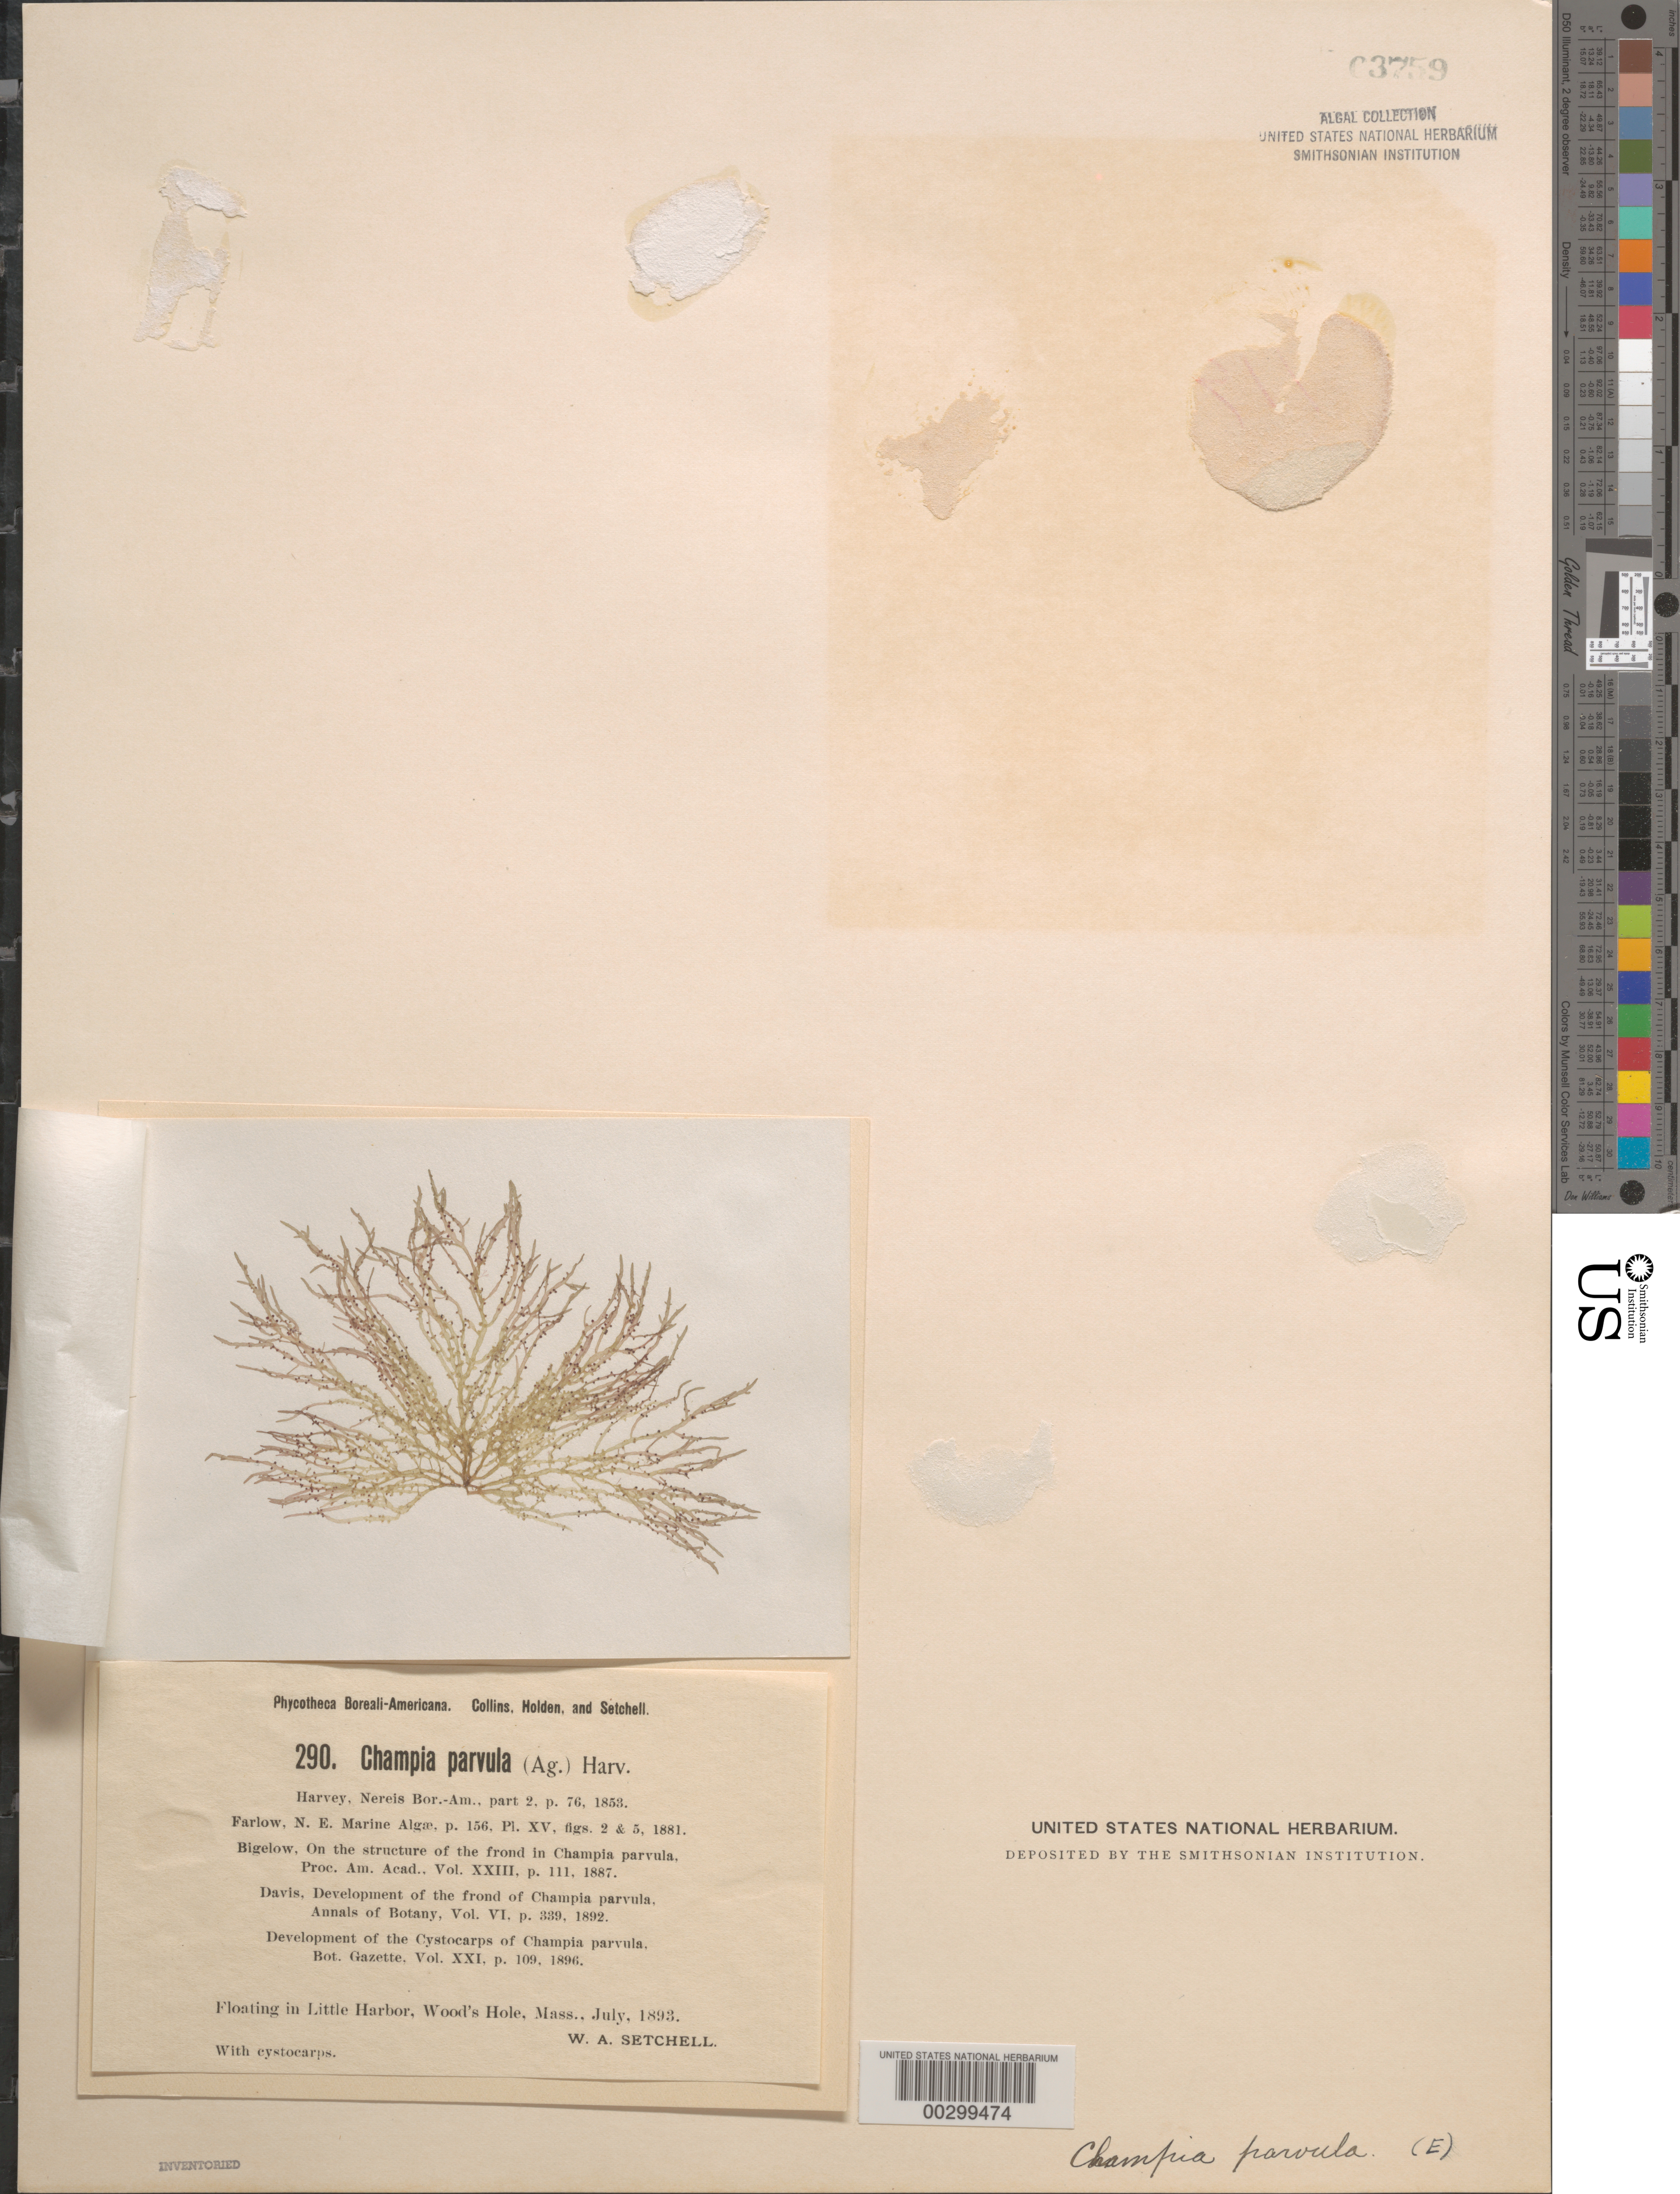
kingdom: Plantae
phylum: Rhodophyta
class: Florideophyceae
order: Rhodymeniales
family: Champiaceae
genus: Champia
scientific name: Champia farlowii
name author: M. K. Griffith et al.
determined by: Ballentine, D. L.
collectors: W. Setchell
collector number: PB-A 290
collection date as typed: Jul 1893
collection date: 1893-07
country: United States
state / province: Massachusetts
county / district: Barnstable County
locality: Woods Hole, Little Harbor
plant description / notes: Collins, Holden & Setchell, Phycotheca Boreali-Americana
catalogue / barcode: US 3759